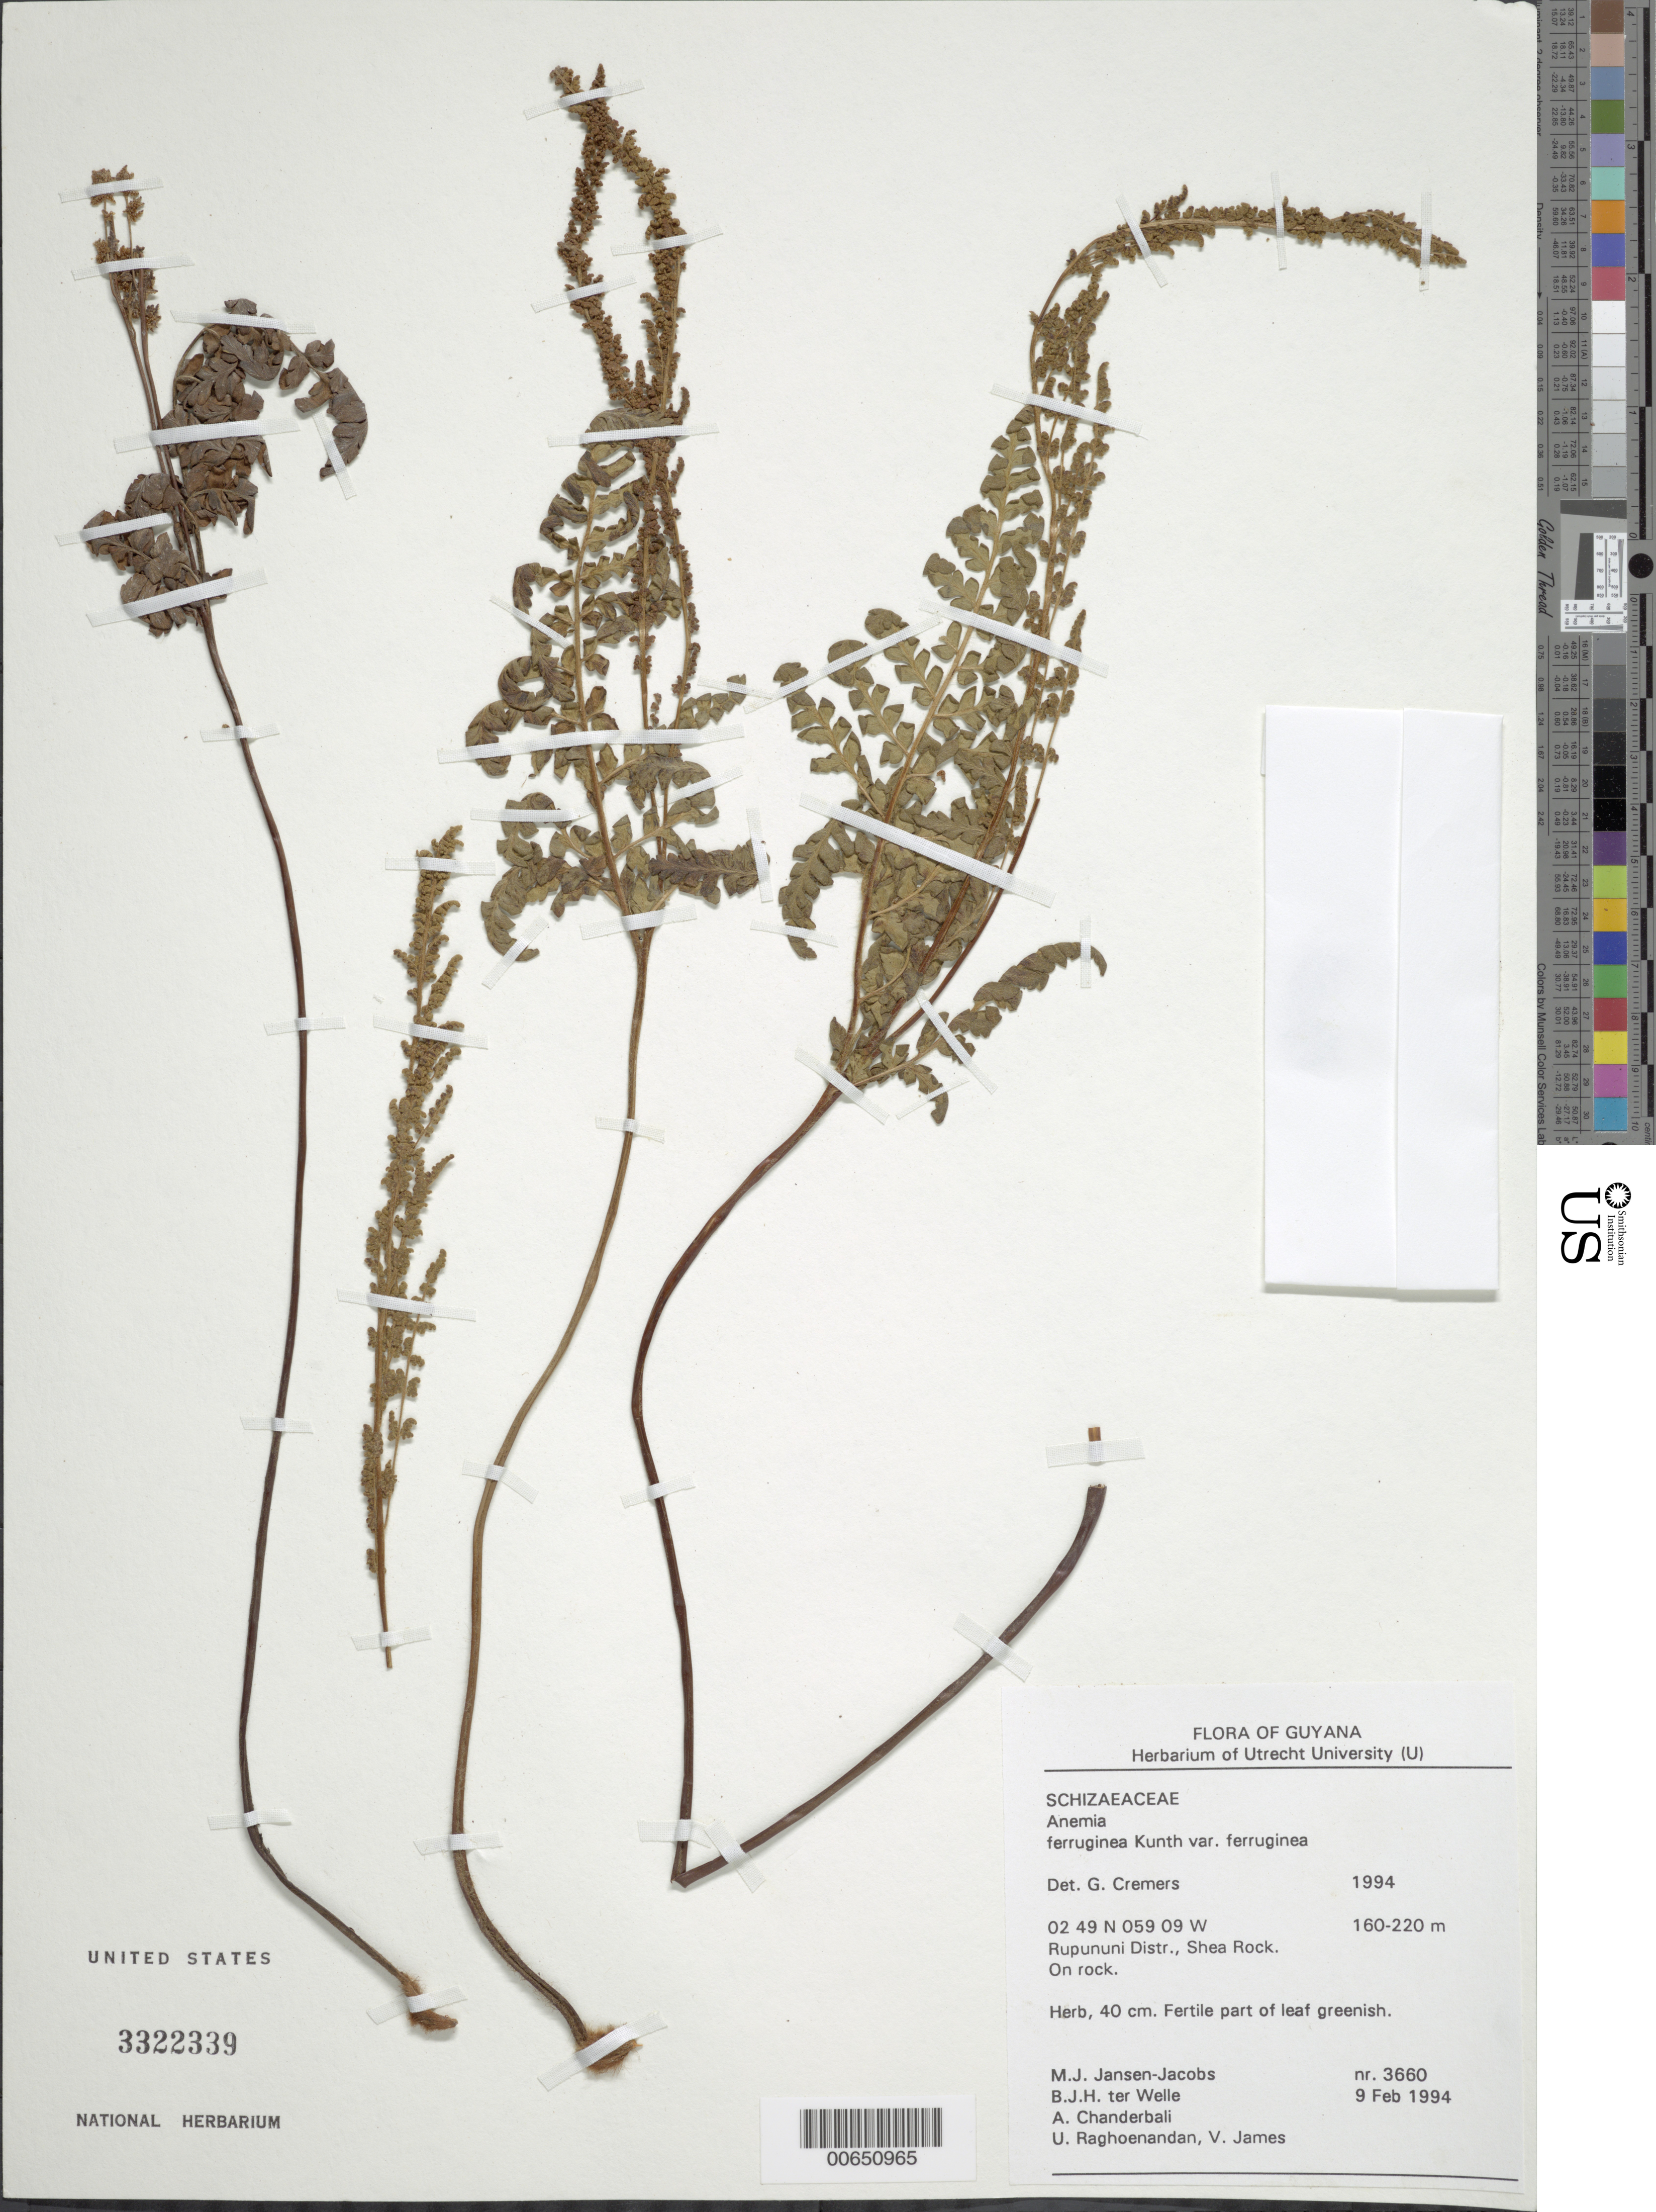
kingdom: Plantae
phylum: Tracheophyta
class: Polypodiopsida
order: Schizaeales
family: Anemiaceae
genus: Anemia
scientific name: Anemia ferruginea var. ferruginea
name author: Kunth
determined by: Cremers, Georges A.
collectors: M. J. Jansen-Jacobs, B. Welle, A. S. Chanderbali, U. Raghoenandan & V. James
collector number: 3660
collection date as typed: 9-Feb-94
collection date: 1994-02-09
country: Guyana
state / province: U. Takutu-U. Essequibo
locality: Shea Rock, Rupununi Dist.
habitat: On rock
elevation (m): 160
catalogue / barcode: US 3322339